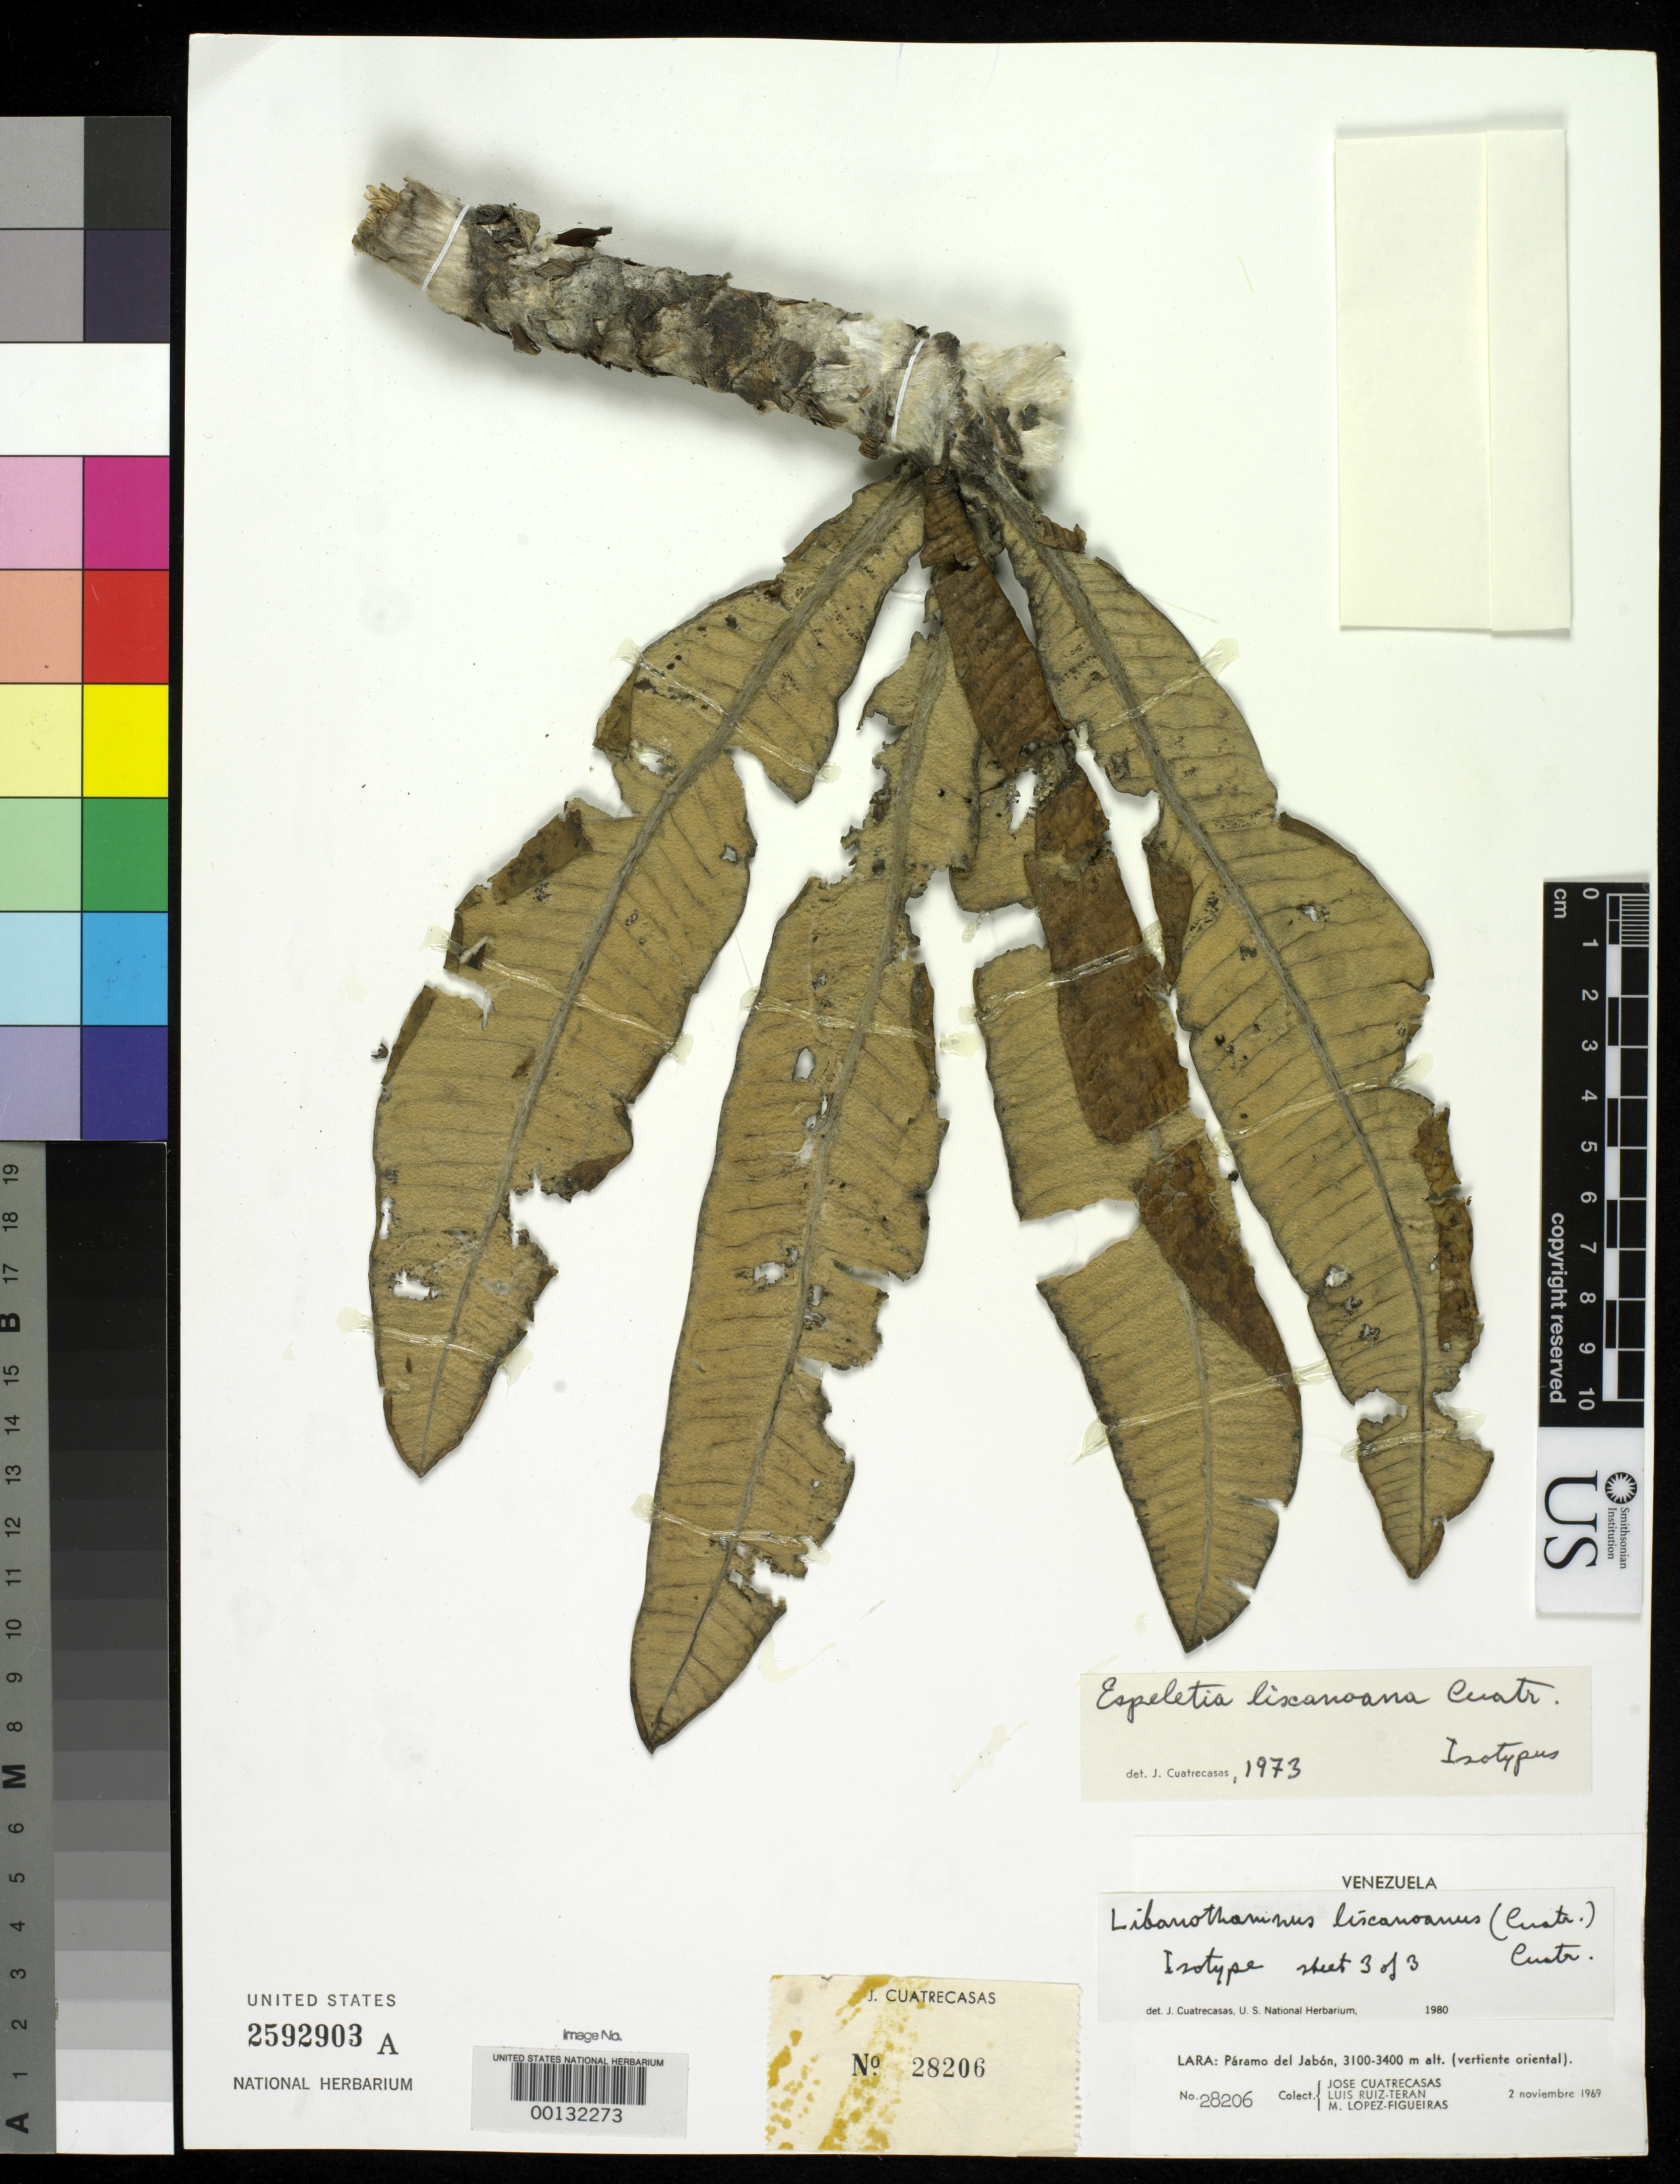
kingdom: Plantae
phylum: Tracheophyta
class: Magnoliopsida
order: Asterales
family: Asteraceae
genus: Espeletia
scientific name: Espeletia liscanoana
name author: Cuatrec.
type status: Isotype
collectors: J. Cuatrecasas, L. E. Ruíz-Terán & M. López Figueiras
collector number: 28206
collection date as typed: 02 Nov 1969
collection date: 1969-11-02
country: Venezuela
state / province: Lara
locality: Páramo del Jabon, vertiente oriental. [Páramo del Jabon, E slope].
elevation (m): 3100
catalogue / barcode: US 2592903A